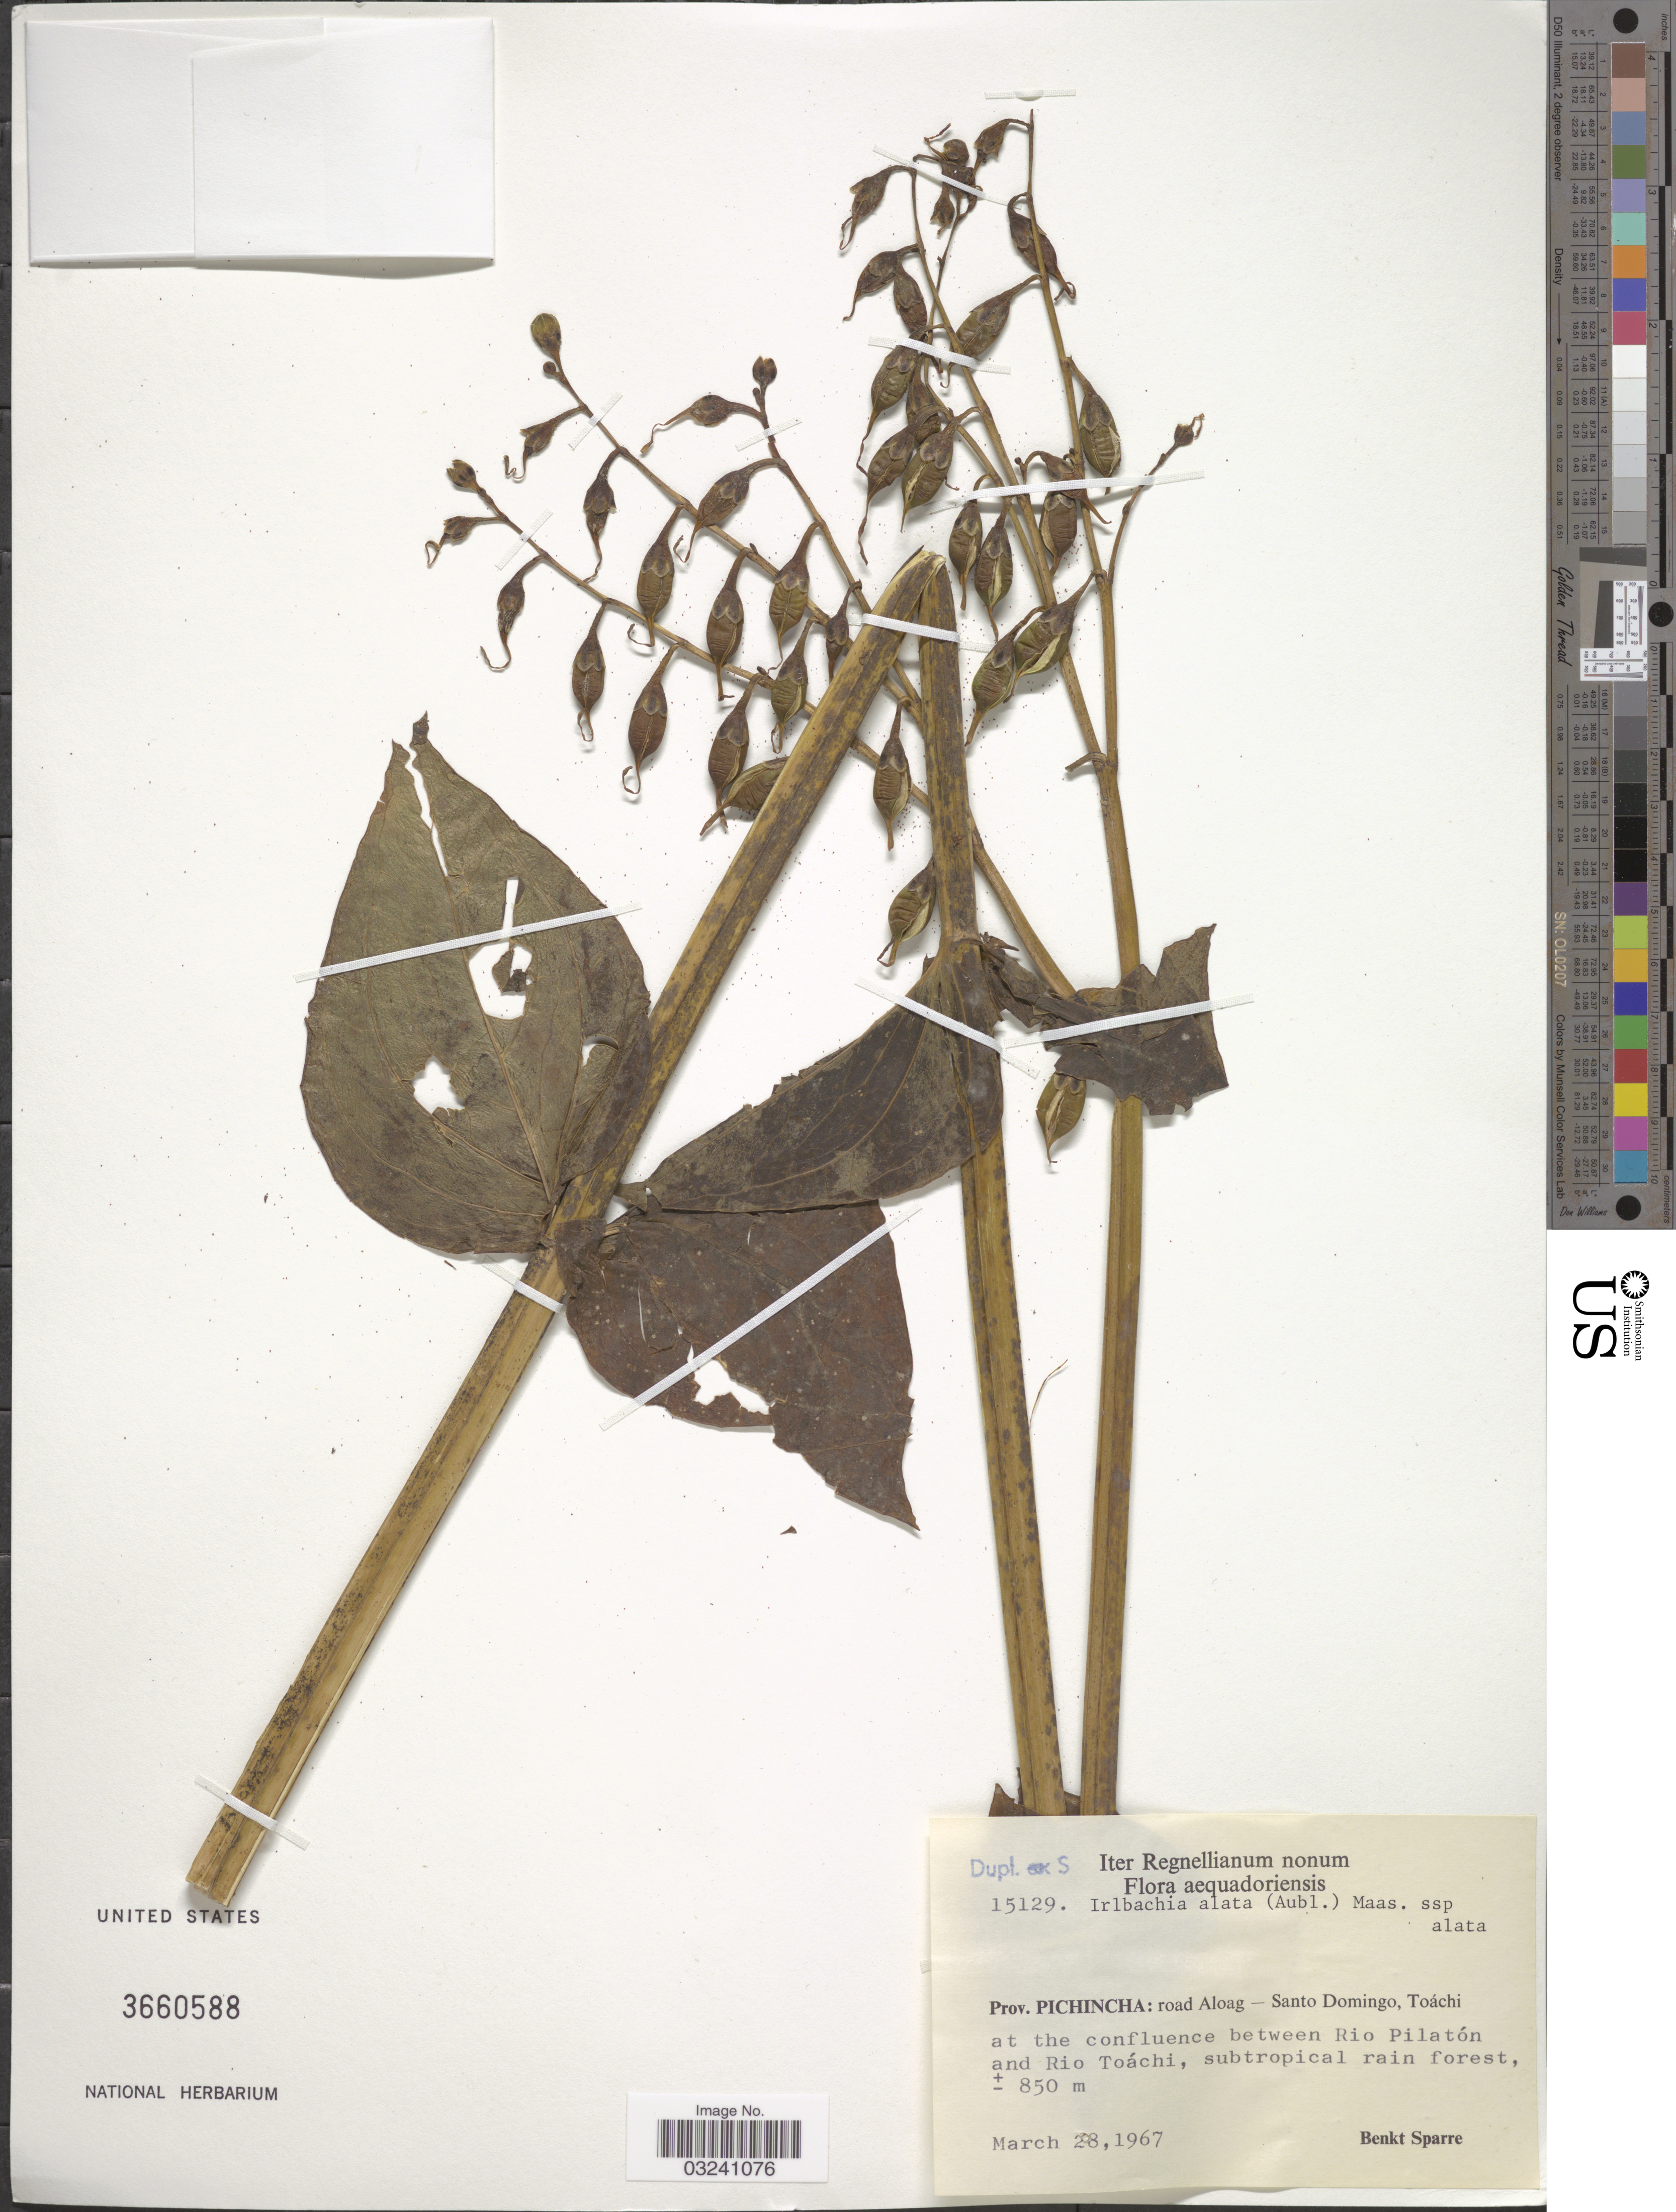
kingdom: Plantae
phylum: Tracheophyta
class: Magnoliopsida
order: Gentianales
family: Gentianaceae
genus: Chelonanthus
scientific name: Chelonanthus acutangulus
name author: (Ruiz & Pav.) Gilg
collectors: B. Sparre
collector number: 15129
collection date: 1967-03-28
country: Ecuador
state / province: Pichincha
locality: Road Aloag - Santo Domingo, Toáchi at the confluence between Rio Pilatón and Rio Toáchi.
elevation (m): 850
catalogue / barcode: US 3660588